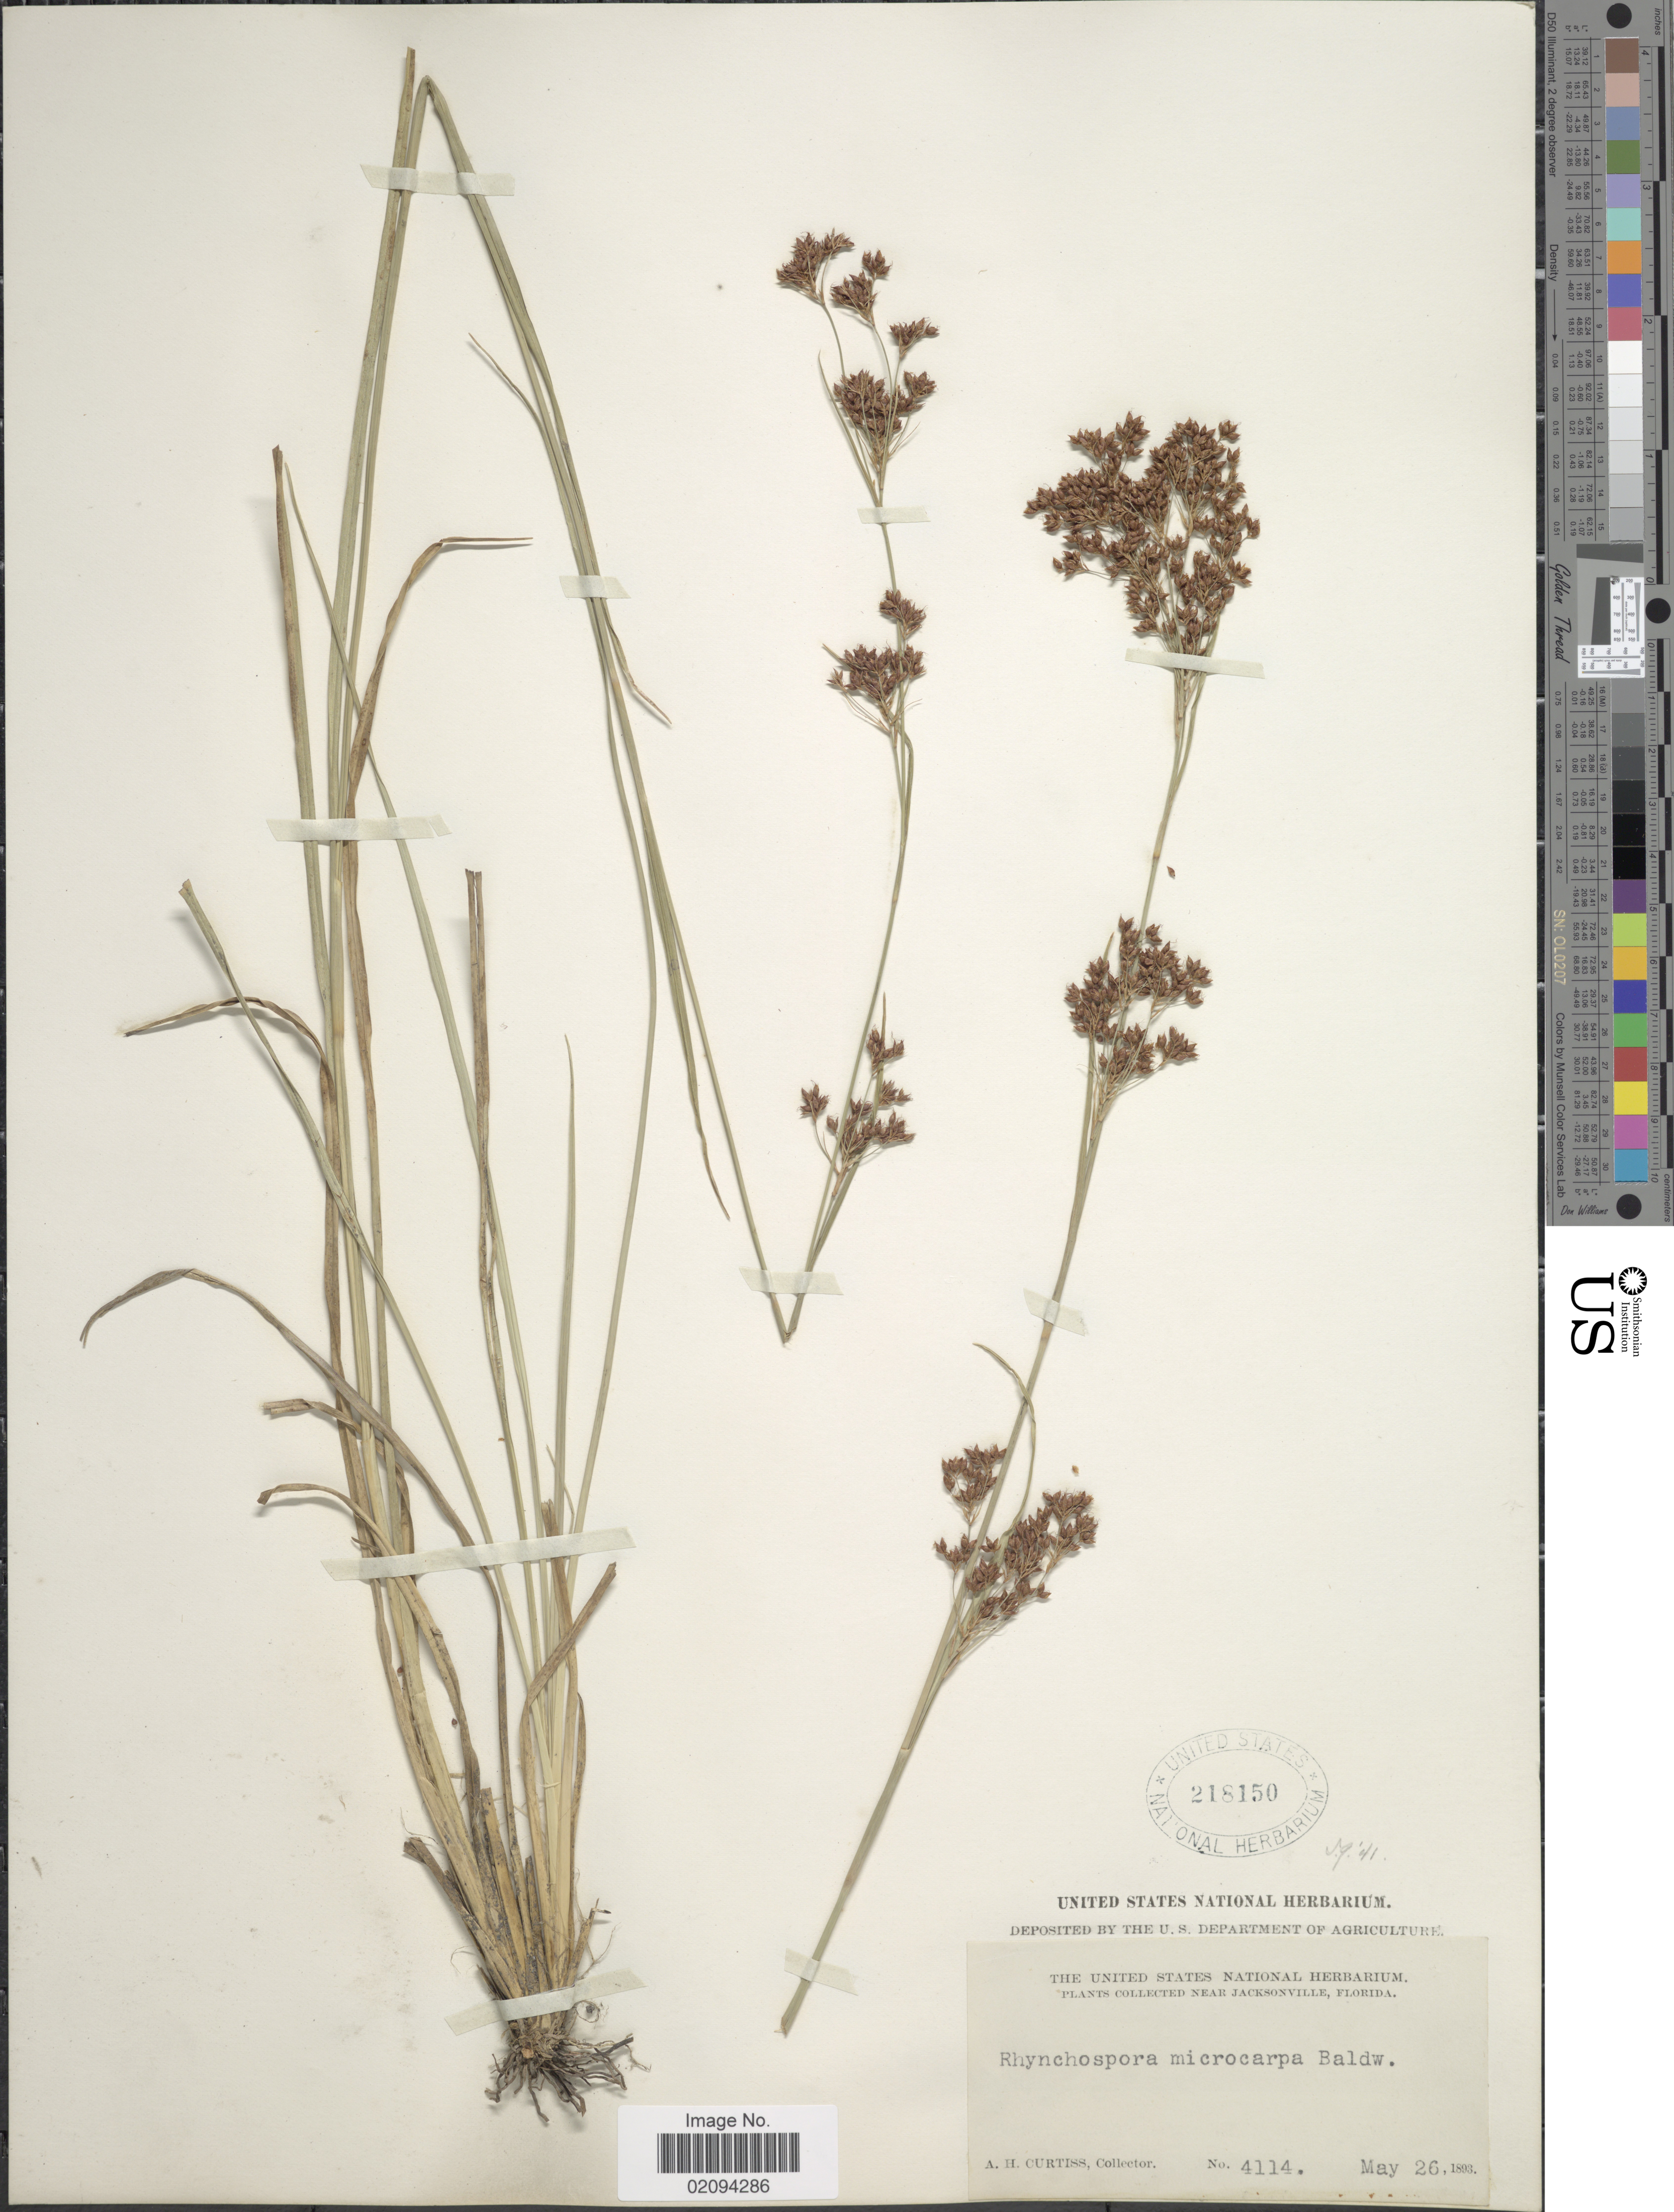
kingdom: Plantae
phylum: Tracheophyta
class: Liliopsida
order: Poales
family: Cyperaceae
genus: Rhynchospora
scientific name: Rhynchospora microcarpa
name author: Baldwin ex A. Gray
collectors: A. H. Curtiss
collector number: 4114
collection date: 1893-05-26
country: United States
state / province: Florida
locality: Near Jacksonville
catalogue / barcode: US 218150